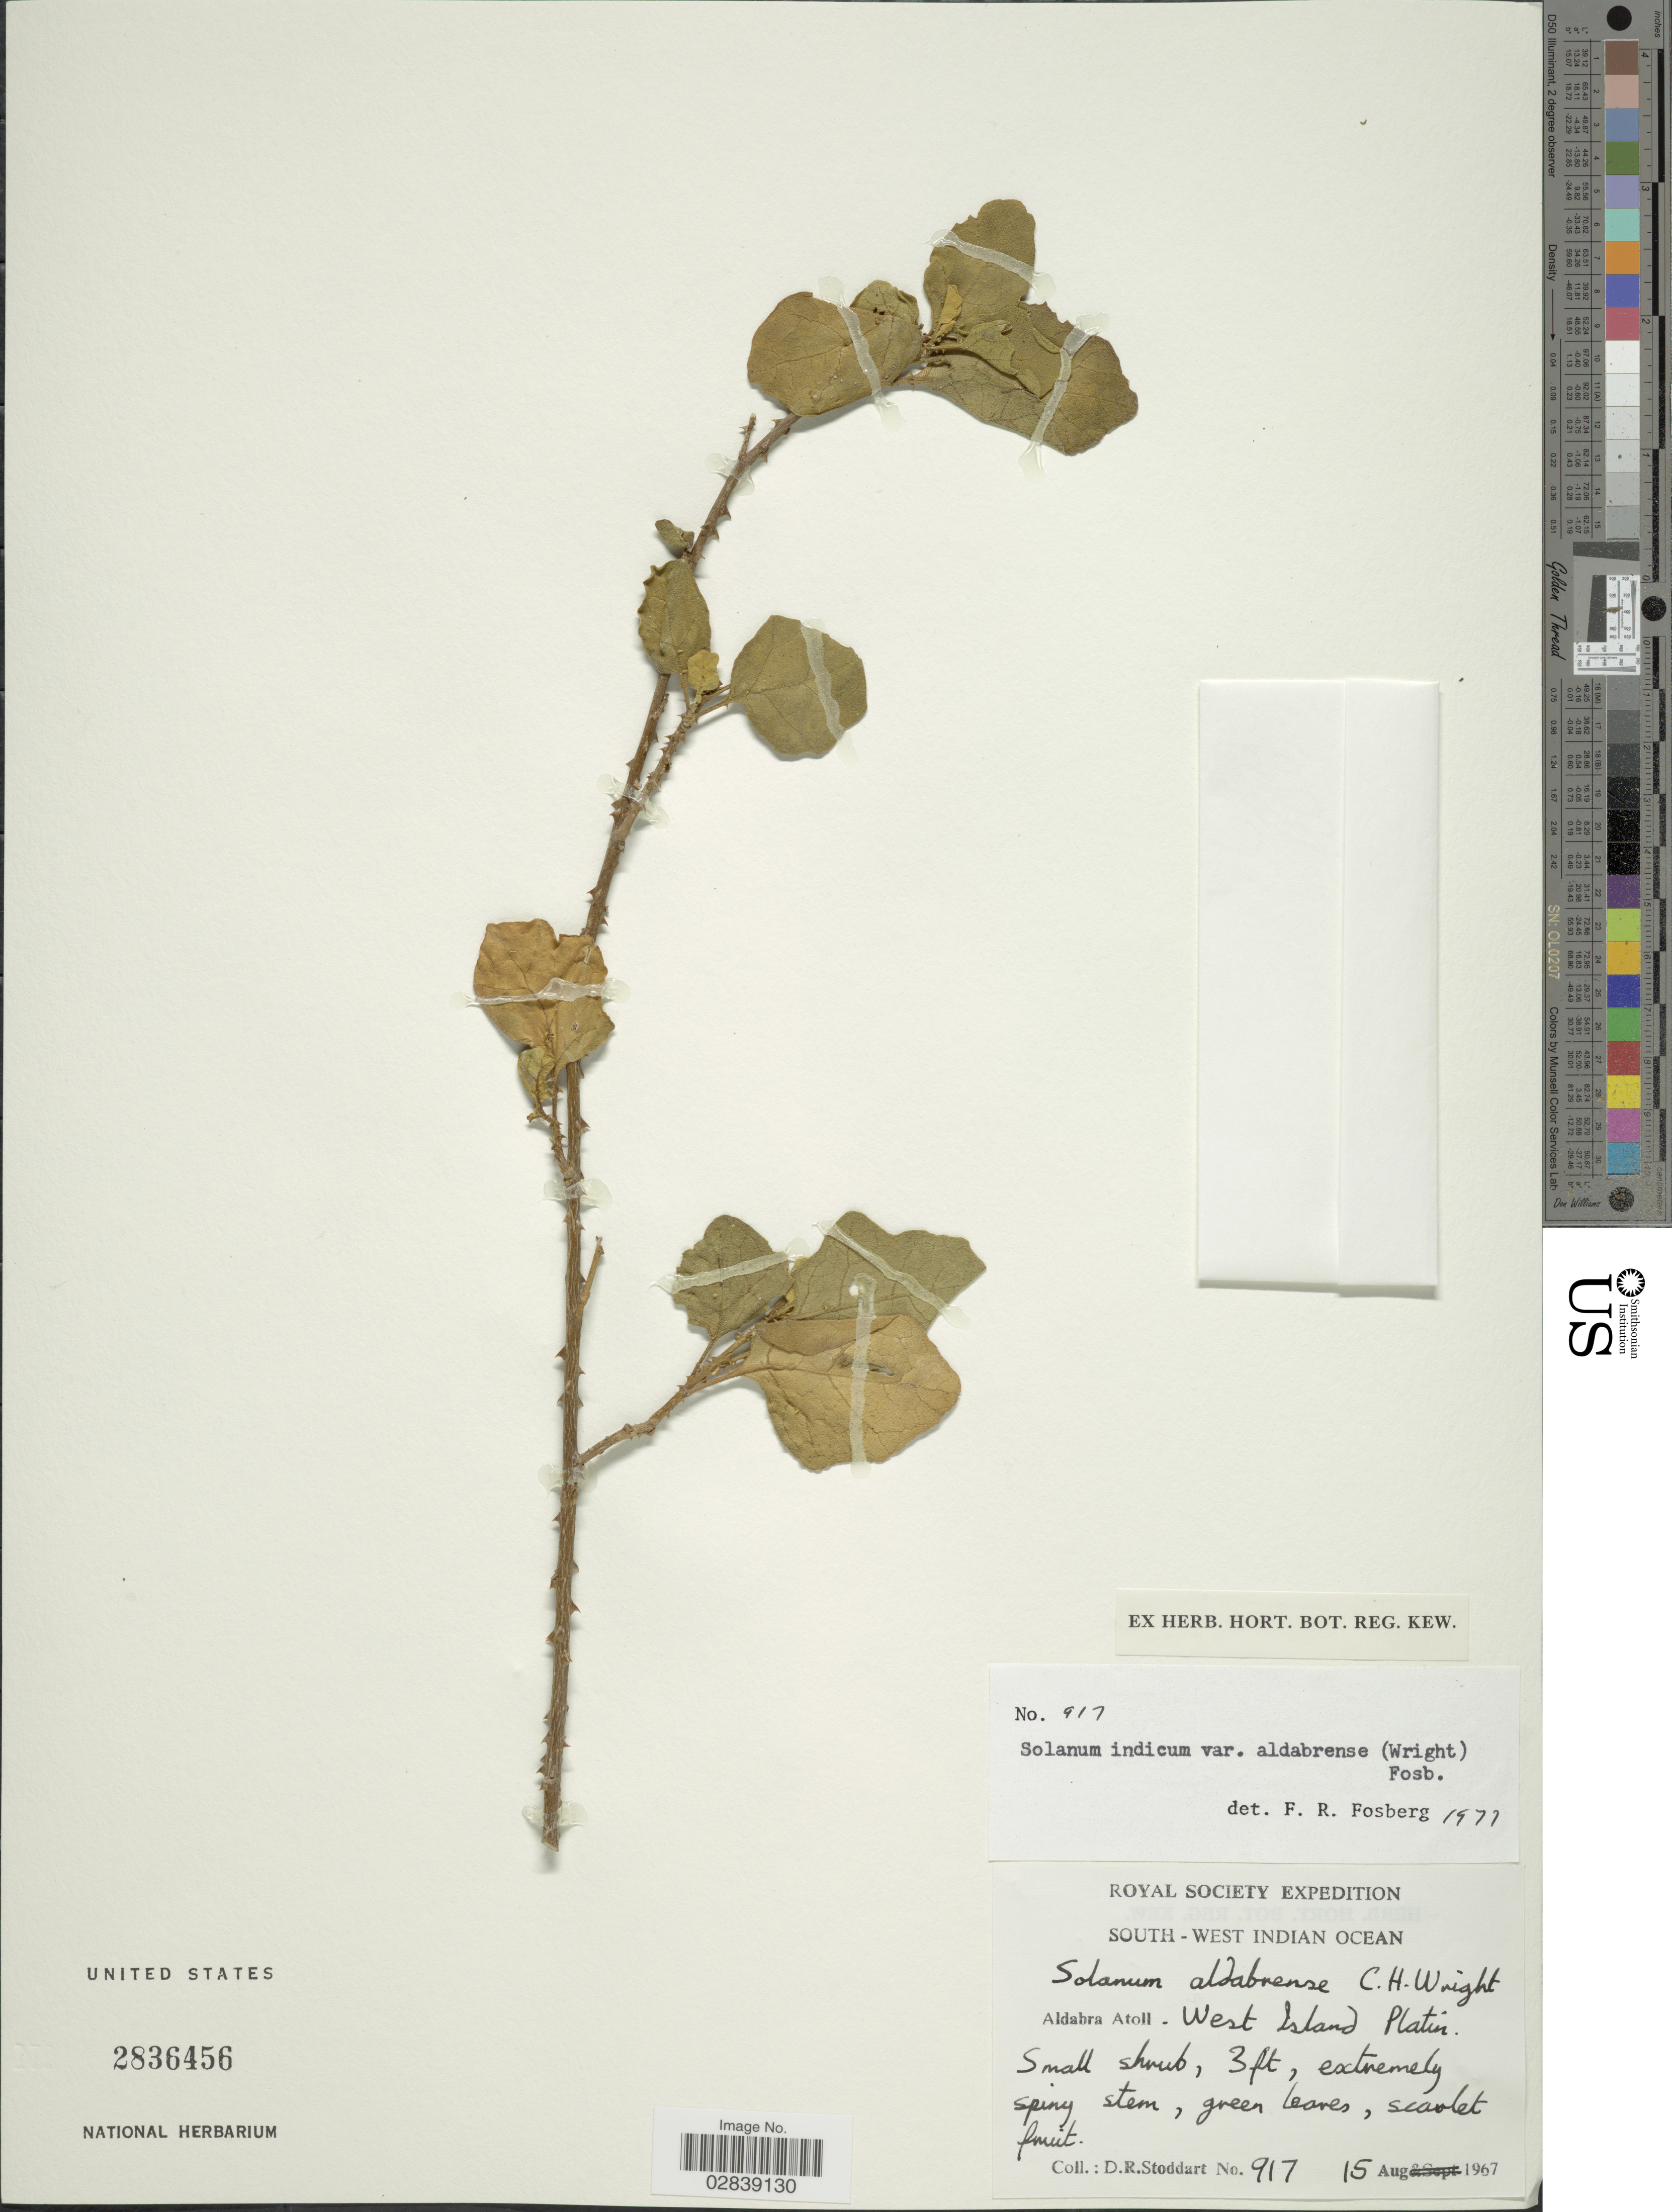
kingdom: Plantae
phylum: Tracheophyta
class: Magnoliopsida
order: Solanales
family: Solanaceae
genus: Solanum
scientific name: Solanum aldabrense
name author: C.H. Wright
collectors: D. R. Stoddart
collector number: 917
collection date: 1967-08-15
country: Seychelles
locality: South - West Indian Ocean. Aldabra Atoll - West Island Platin.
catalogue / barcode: US 2836456